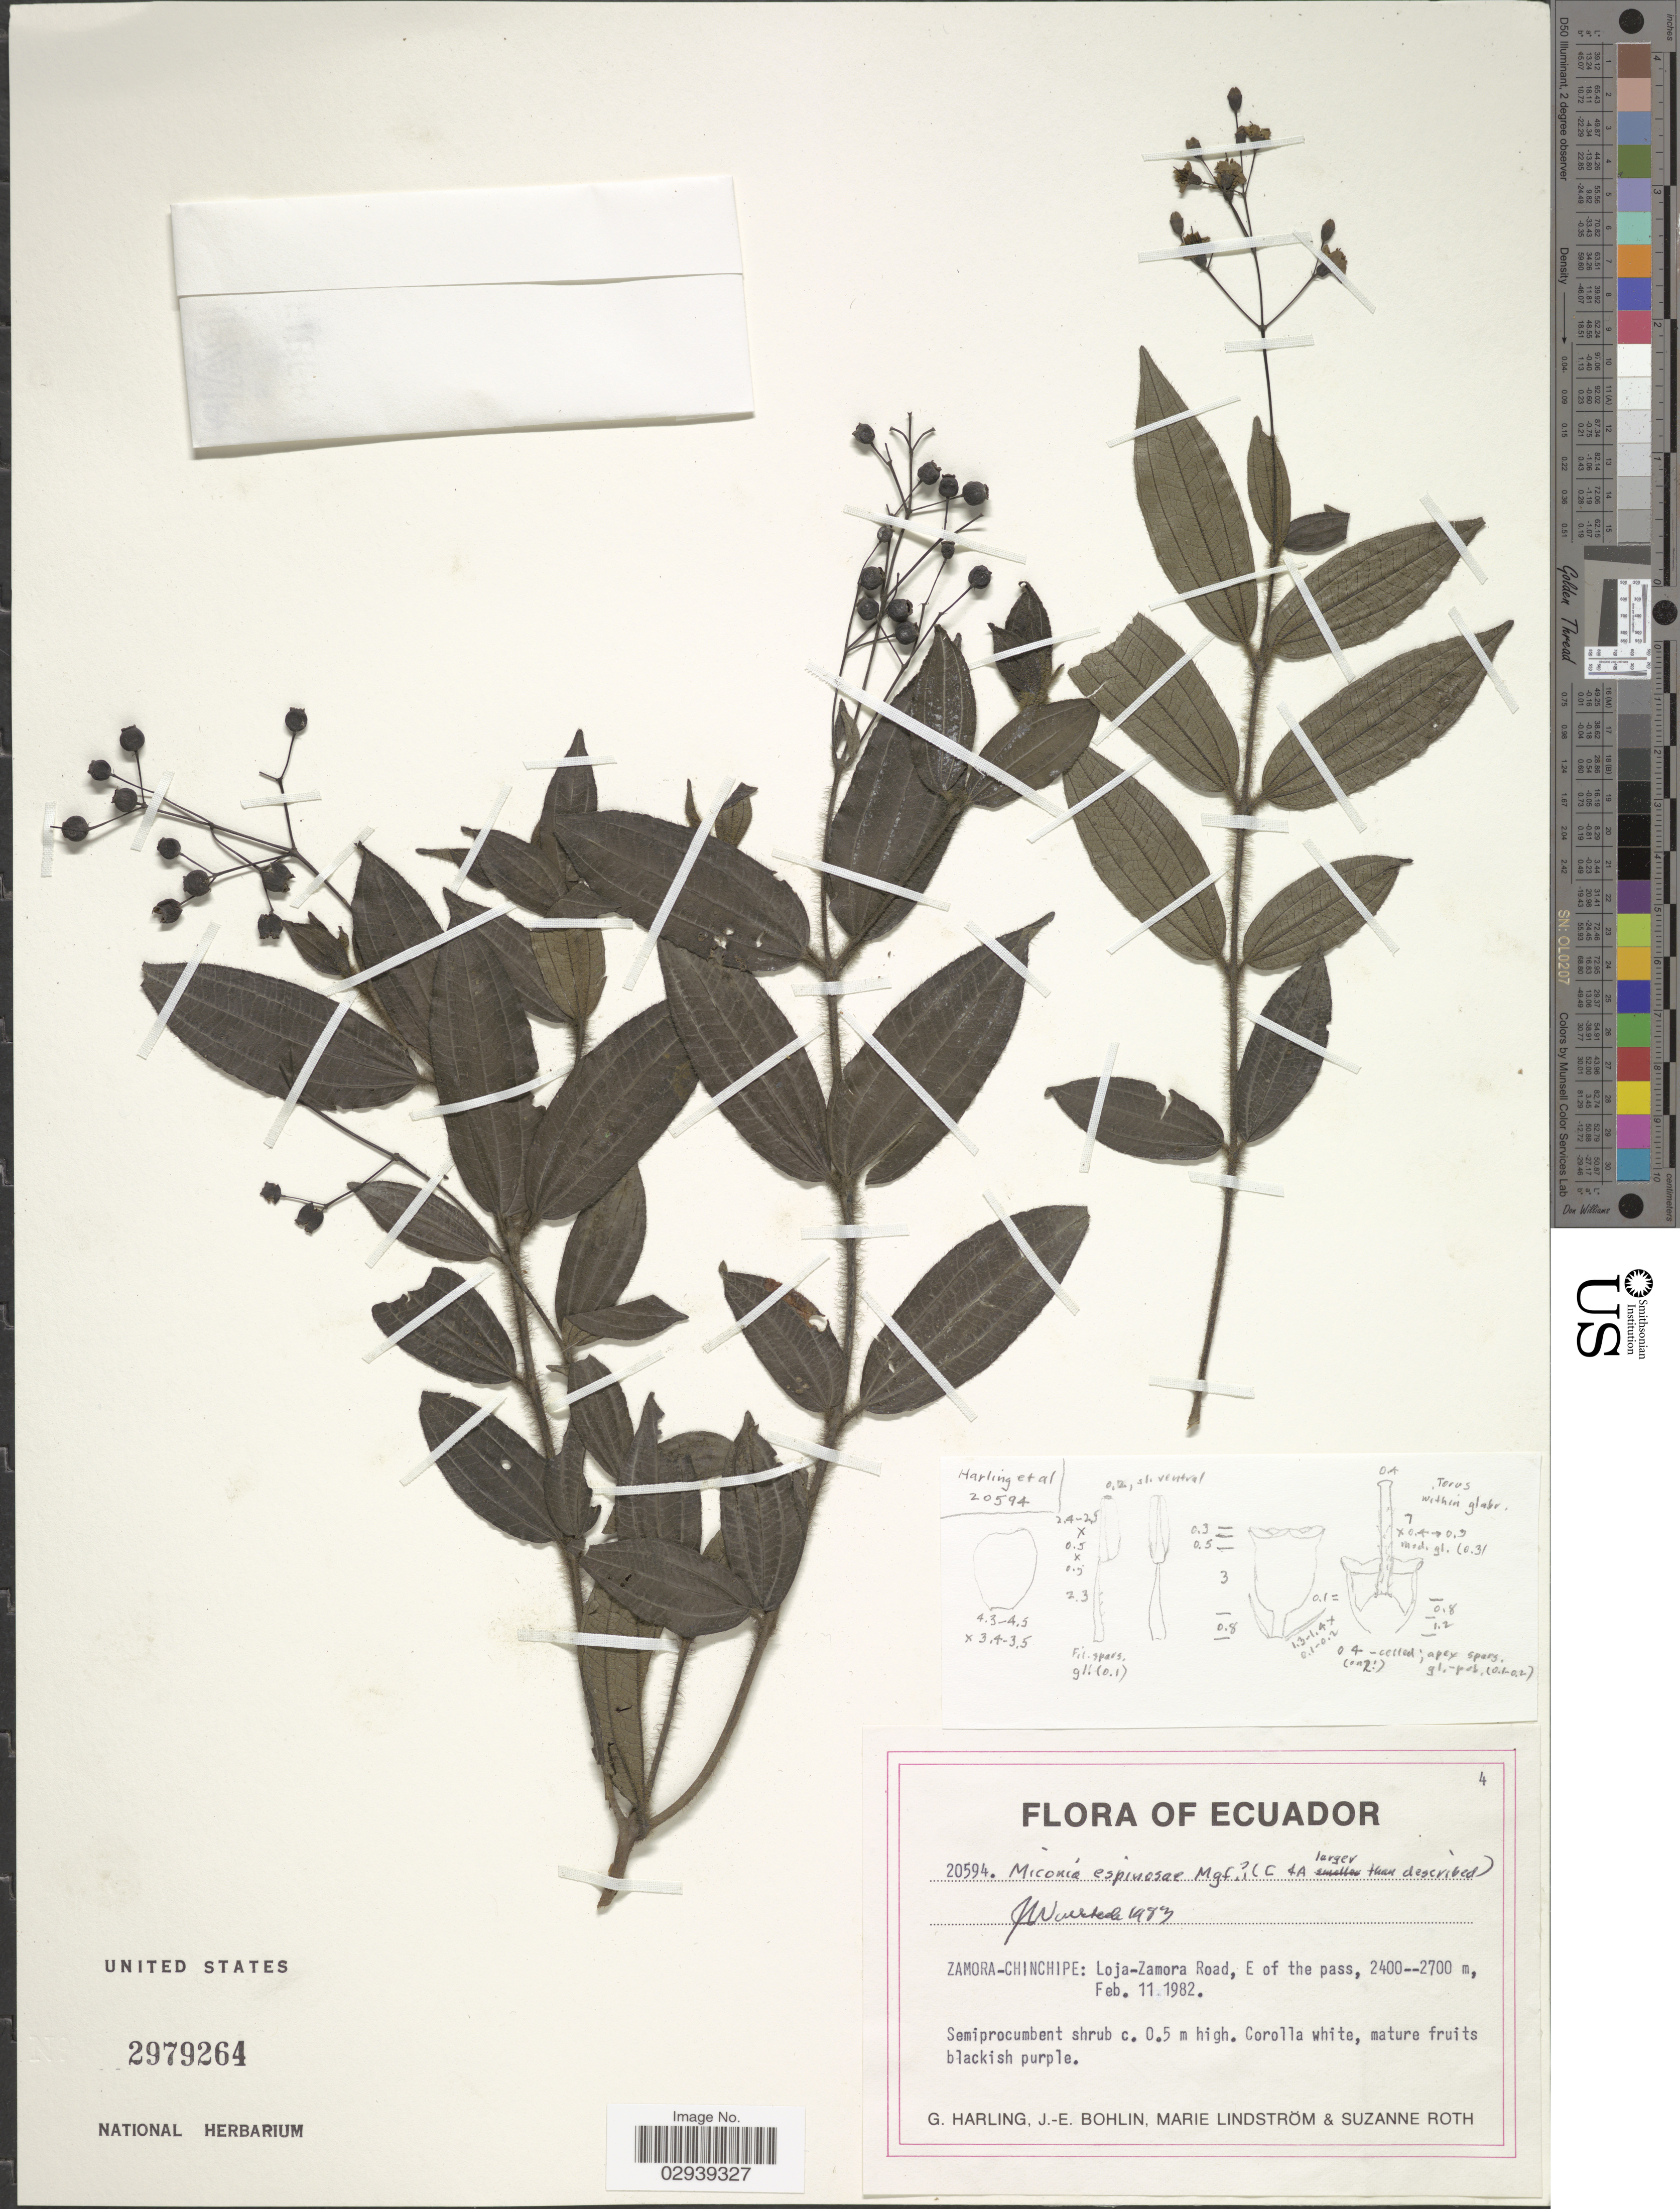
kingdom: Plantae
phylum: Tracheophyta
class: Magnoliopsida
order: Myrtales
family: Melastomataceae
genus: Miconia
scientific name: Miconia espinosae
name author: Markgr.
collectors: G. Harling, J. Bohlin, M. Lindström & S. Roth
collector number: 20594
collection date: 1982-02-11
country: Ecuador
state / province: Zamora-Chinchipe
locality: Loja-Zamora Road, E of the pass.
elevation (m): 2400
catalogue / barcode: US 2979264